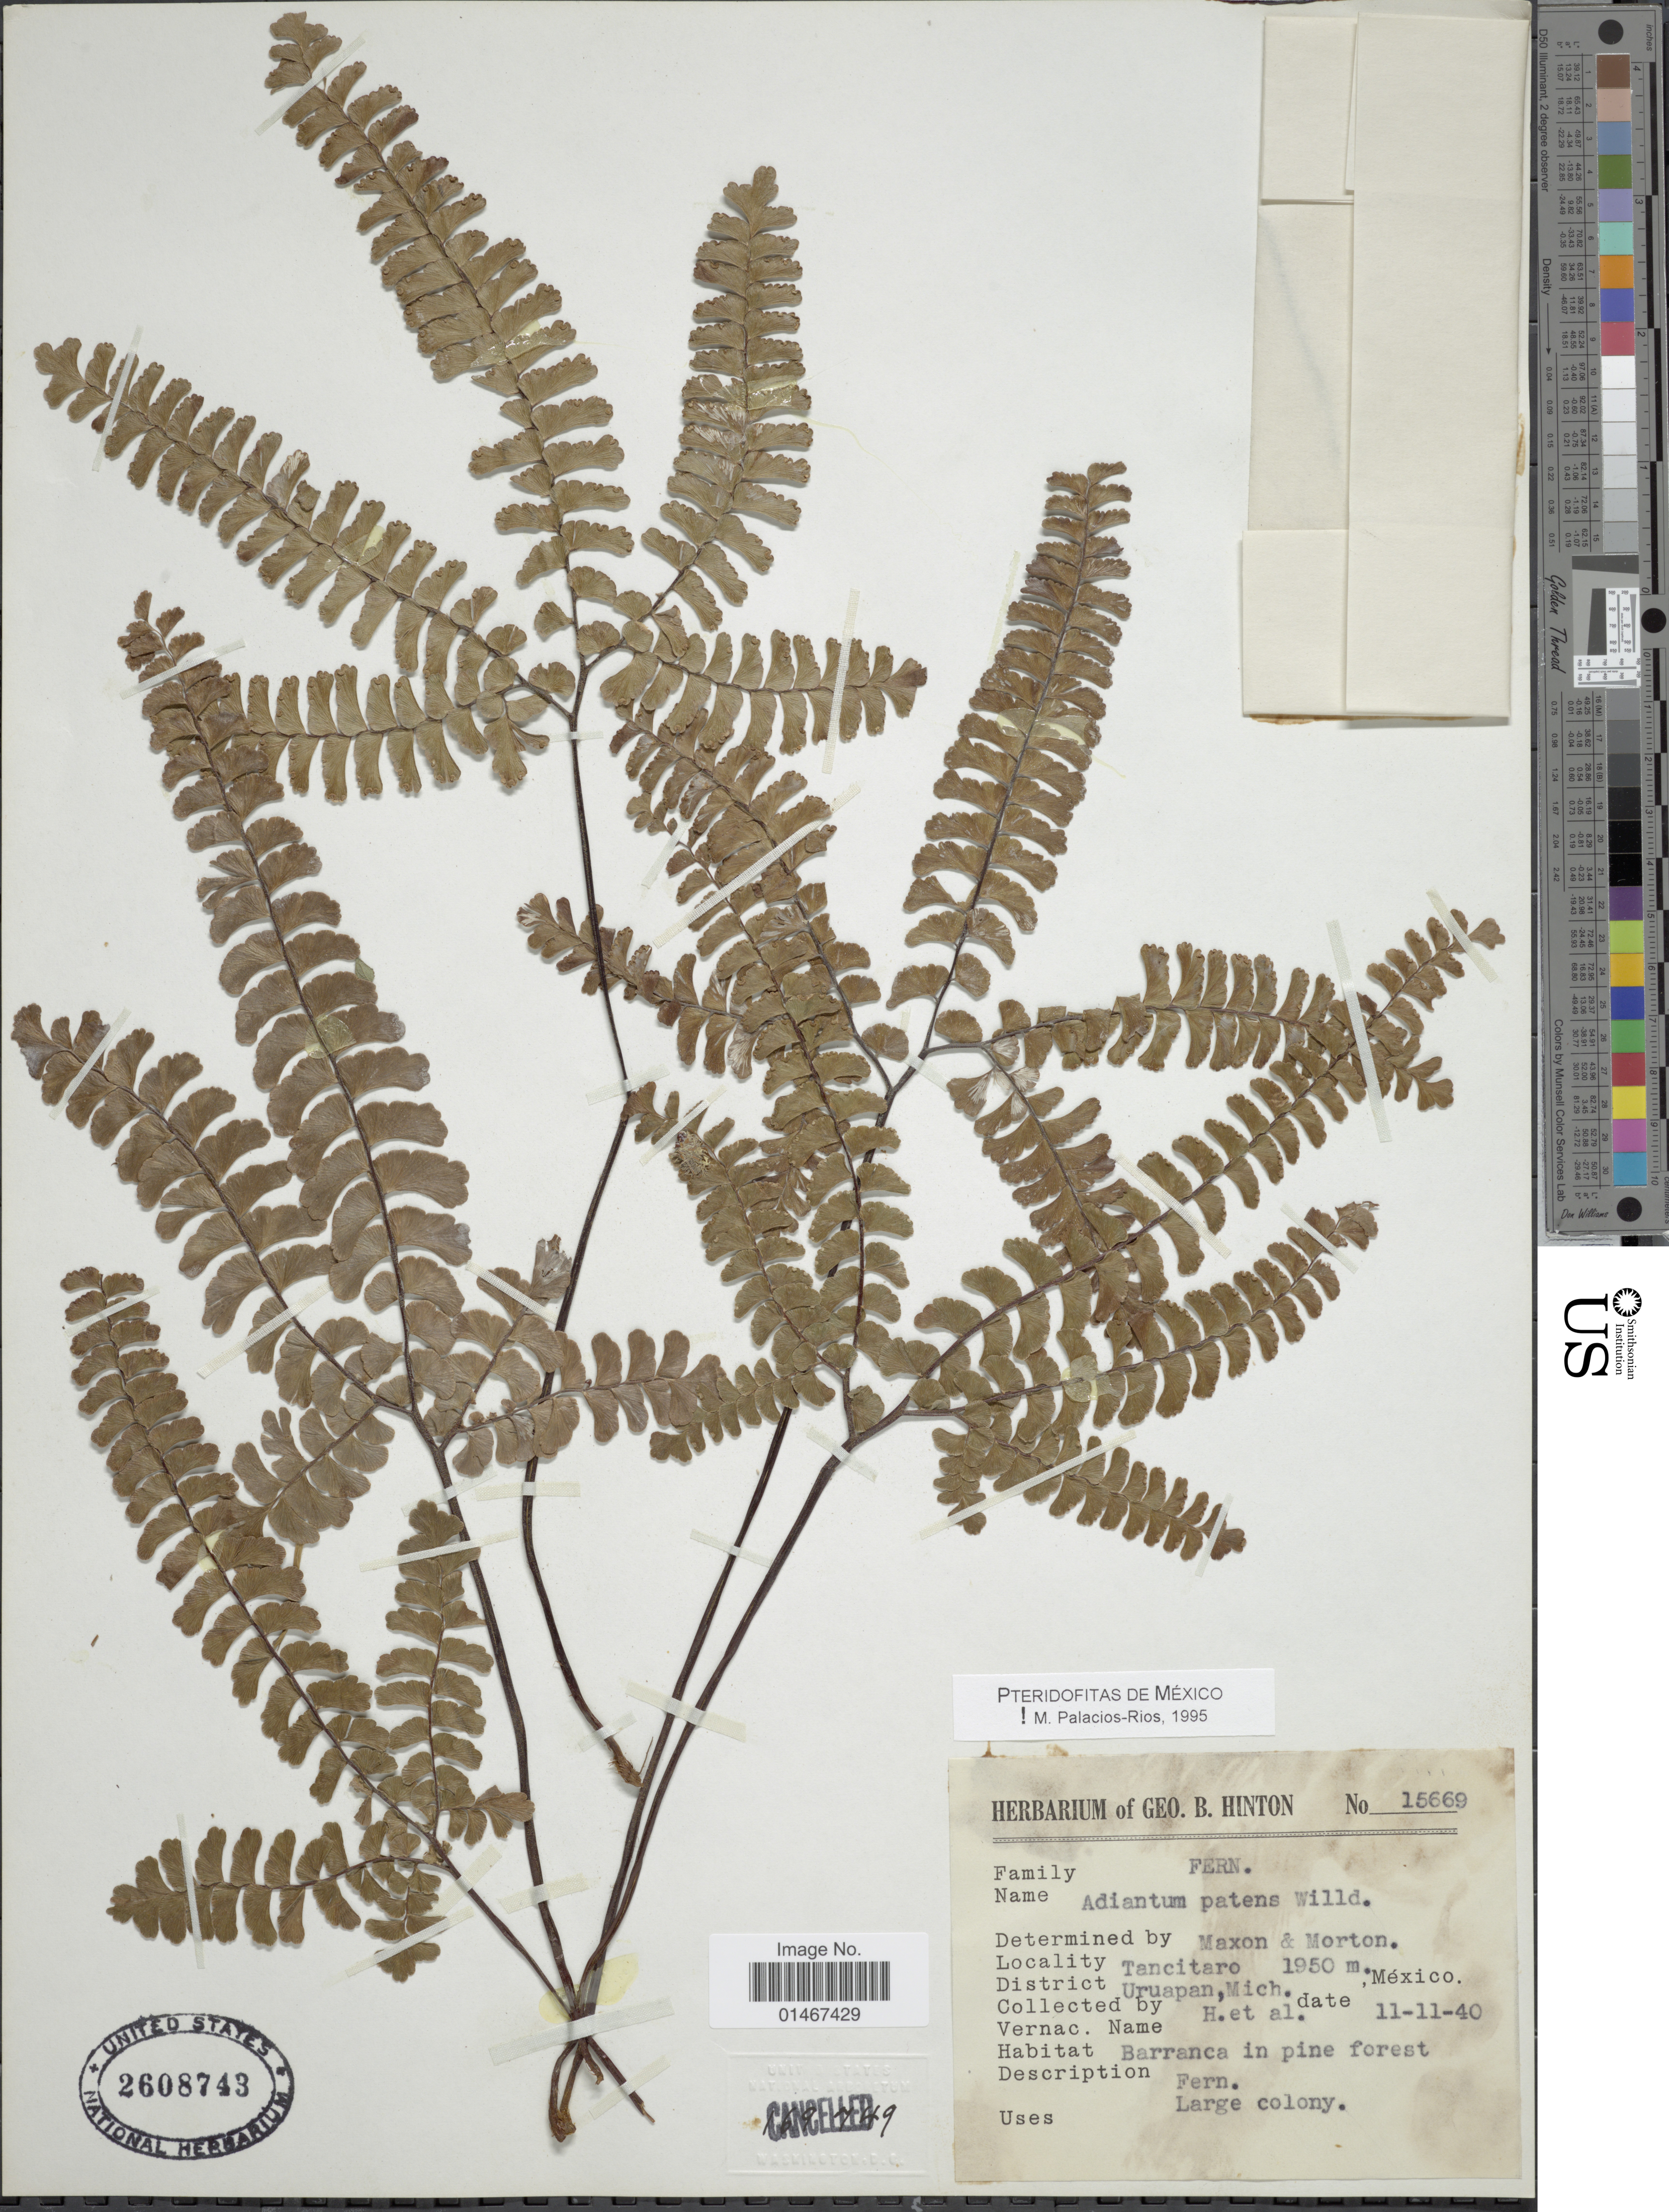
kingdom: Plantae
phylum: Tracheophyta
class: Polypodiopsida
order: Polypodiales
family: Pteridaceae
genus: Adiantum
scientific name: Adiantum patens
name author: Willd.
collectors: G. B. Hinton & et al.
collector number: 15669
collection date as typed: Transcribed d/m/y: 11/11/40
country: Mexico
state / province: Michoacán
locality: Tancitaro. District Uruapan, Mich.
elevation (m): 1950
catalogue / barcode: US 2608743